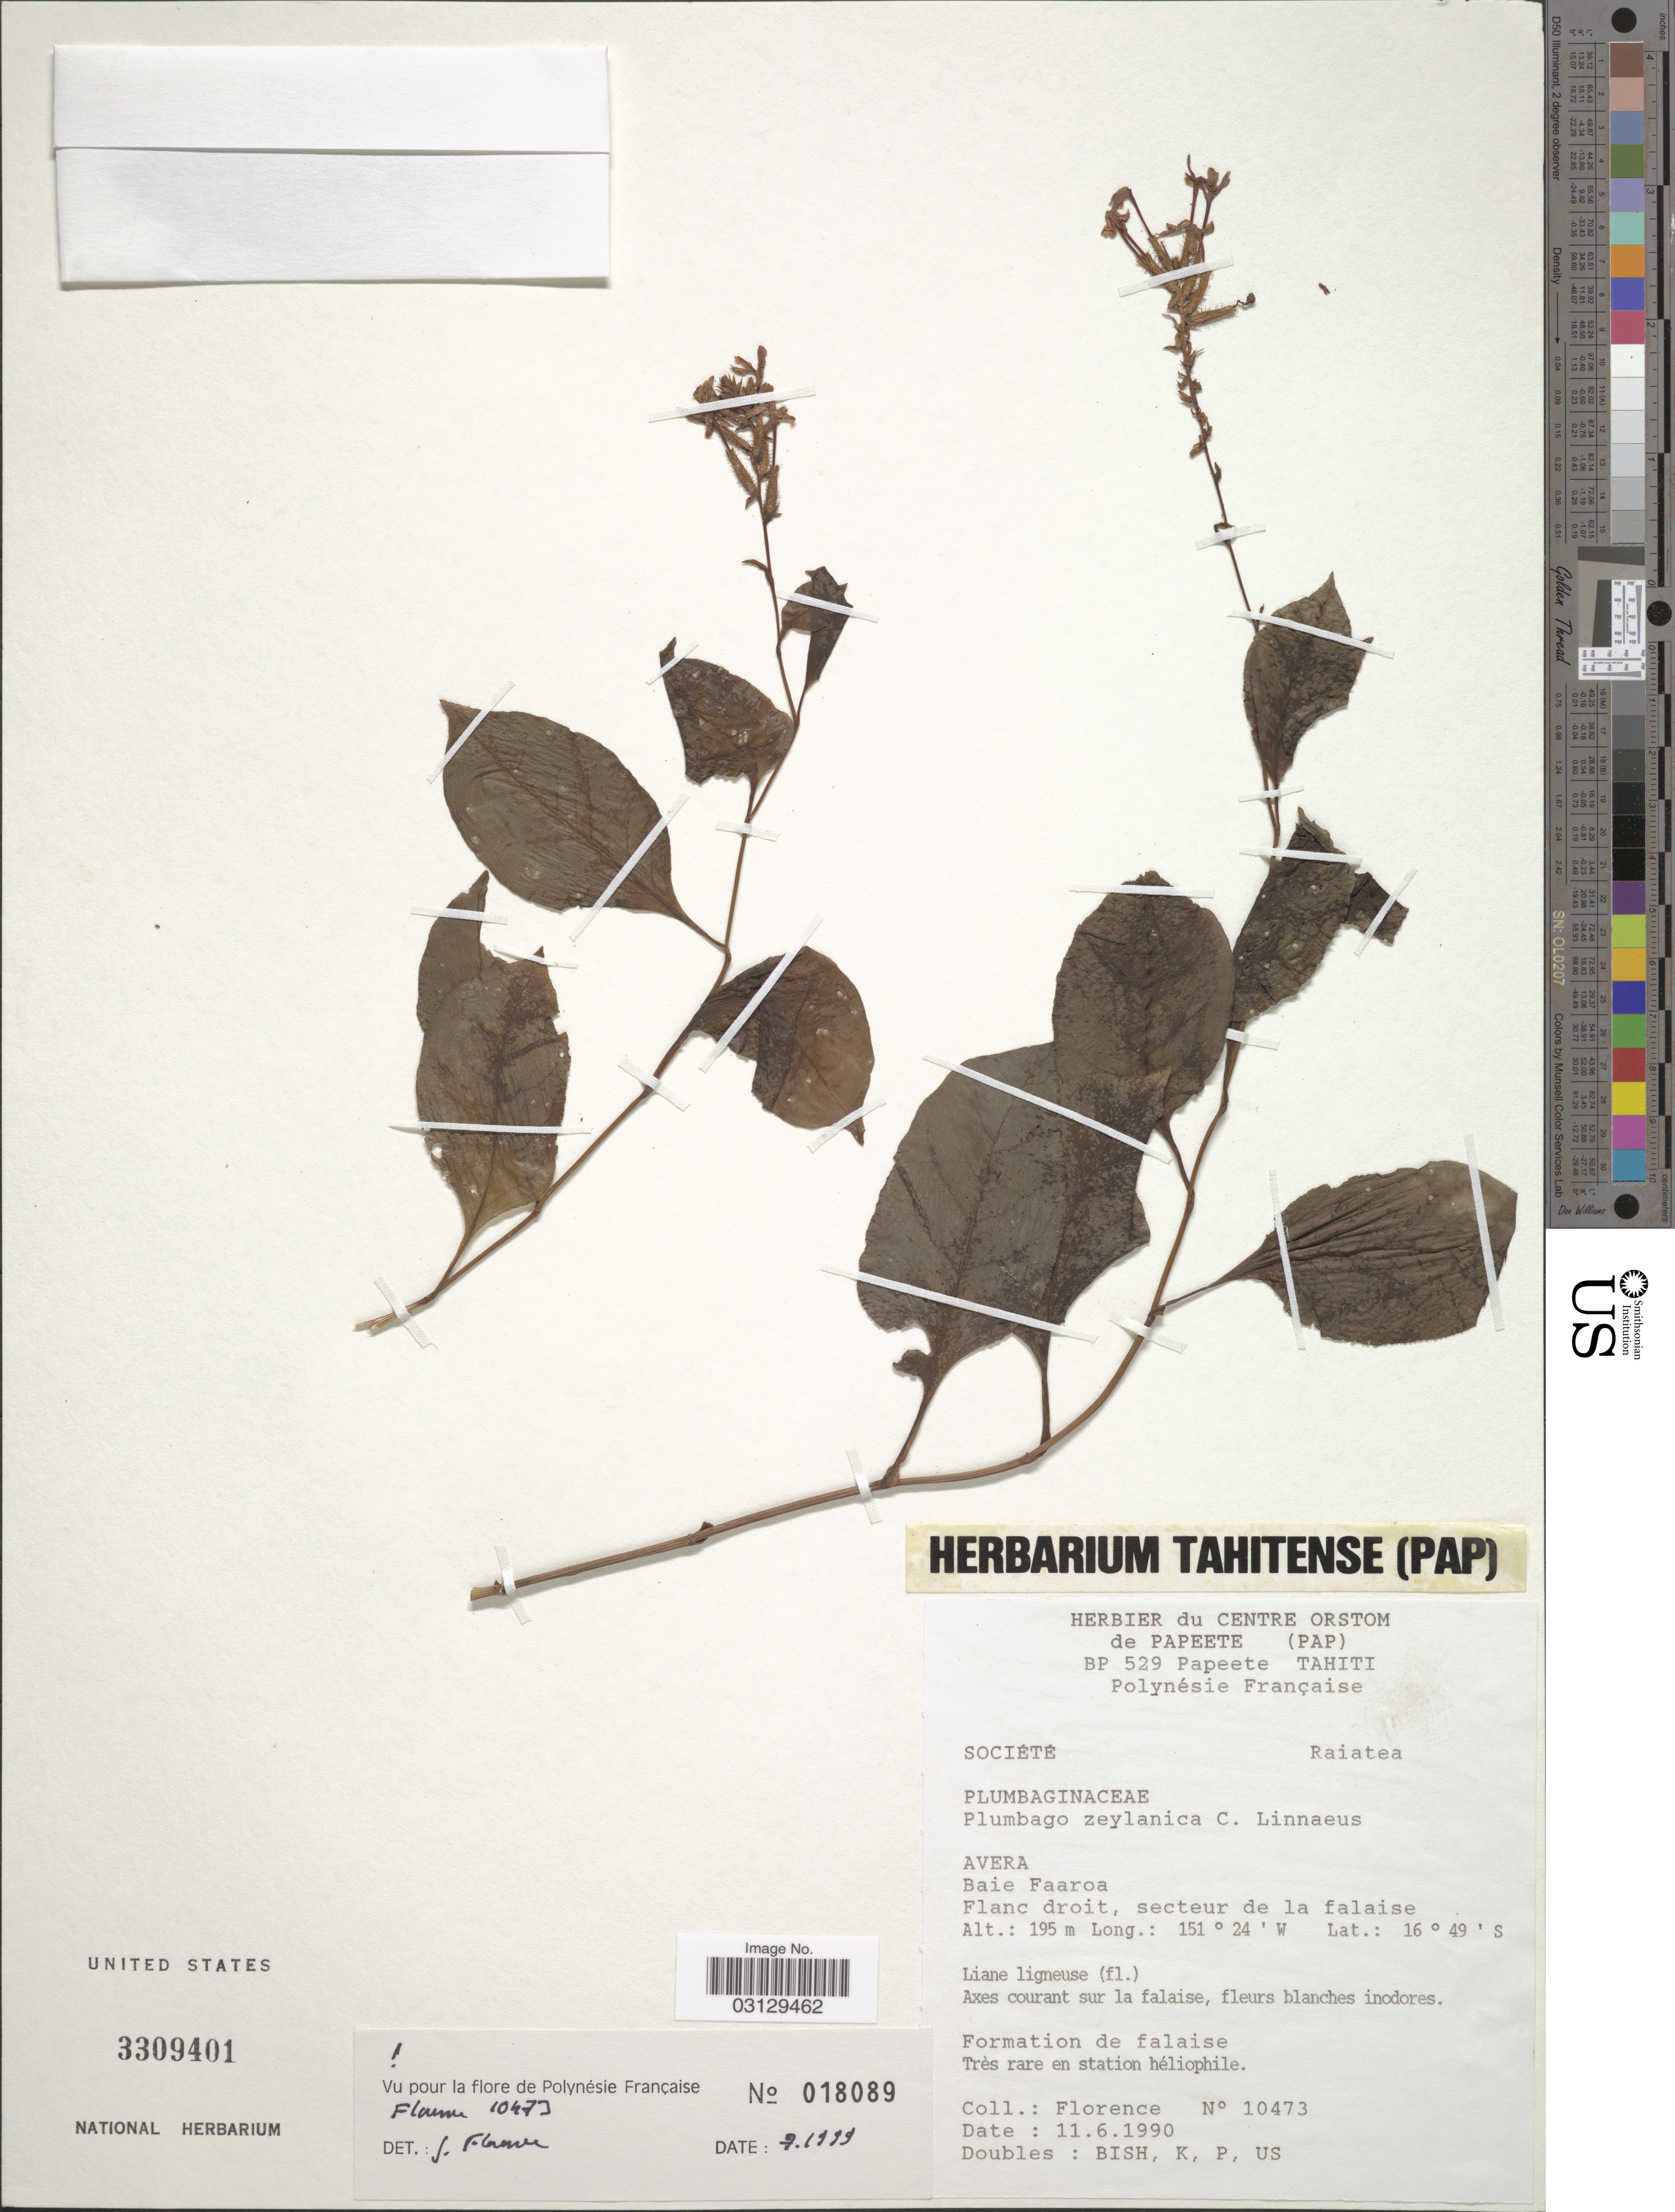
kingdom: Plantae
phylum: Tracheophyta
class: Magnoliopsida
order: Caryophyllales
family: Plumbaginaceae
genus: Plumbago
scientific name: Plumbago zeylanica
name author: L.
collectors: -. Florence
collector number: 10473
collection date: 1990-06-11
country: French Polynesia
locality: Société. Raiatea. Avera. Baie Faaroa.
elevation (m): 195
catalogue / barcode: US 3309401